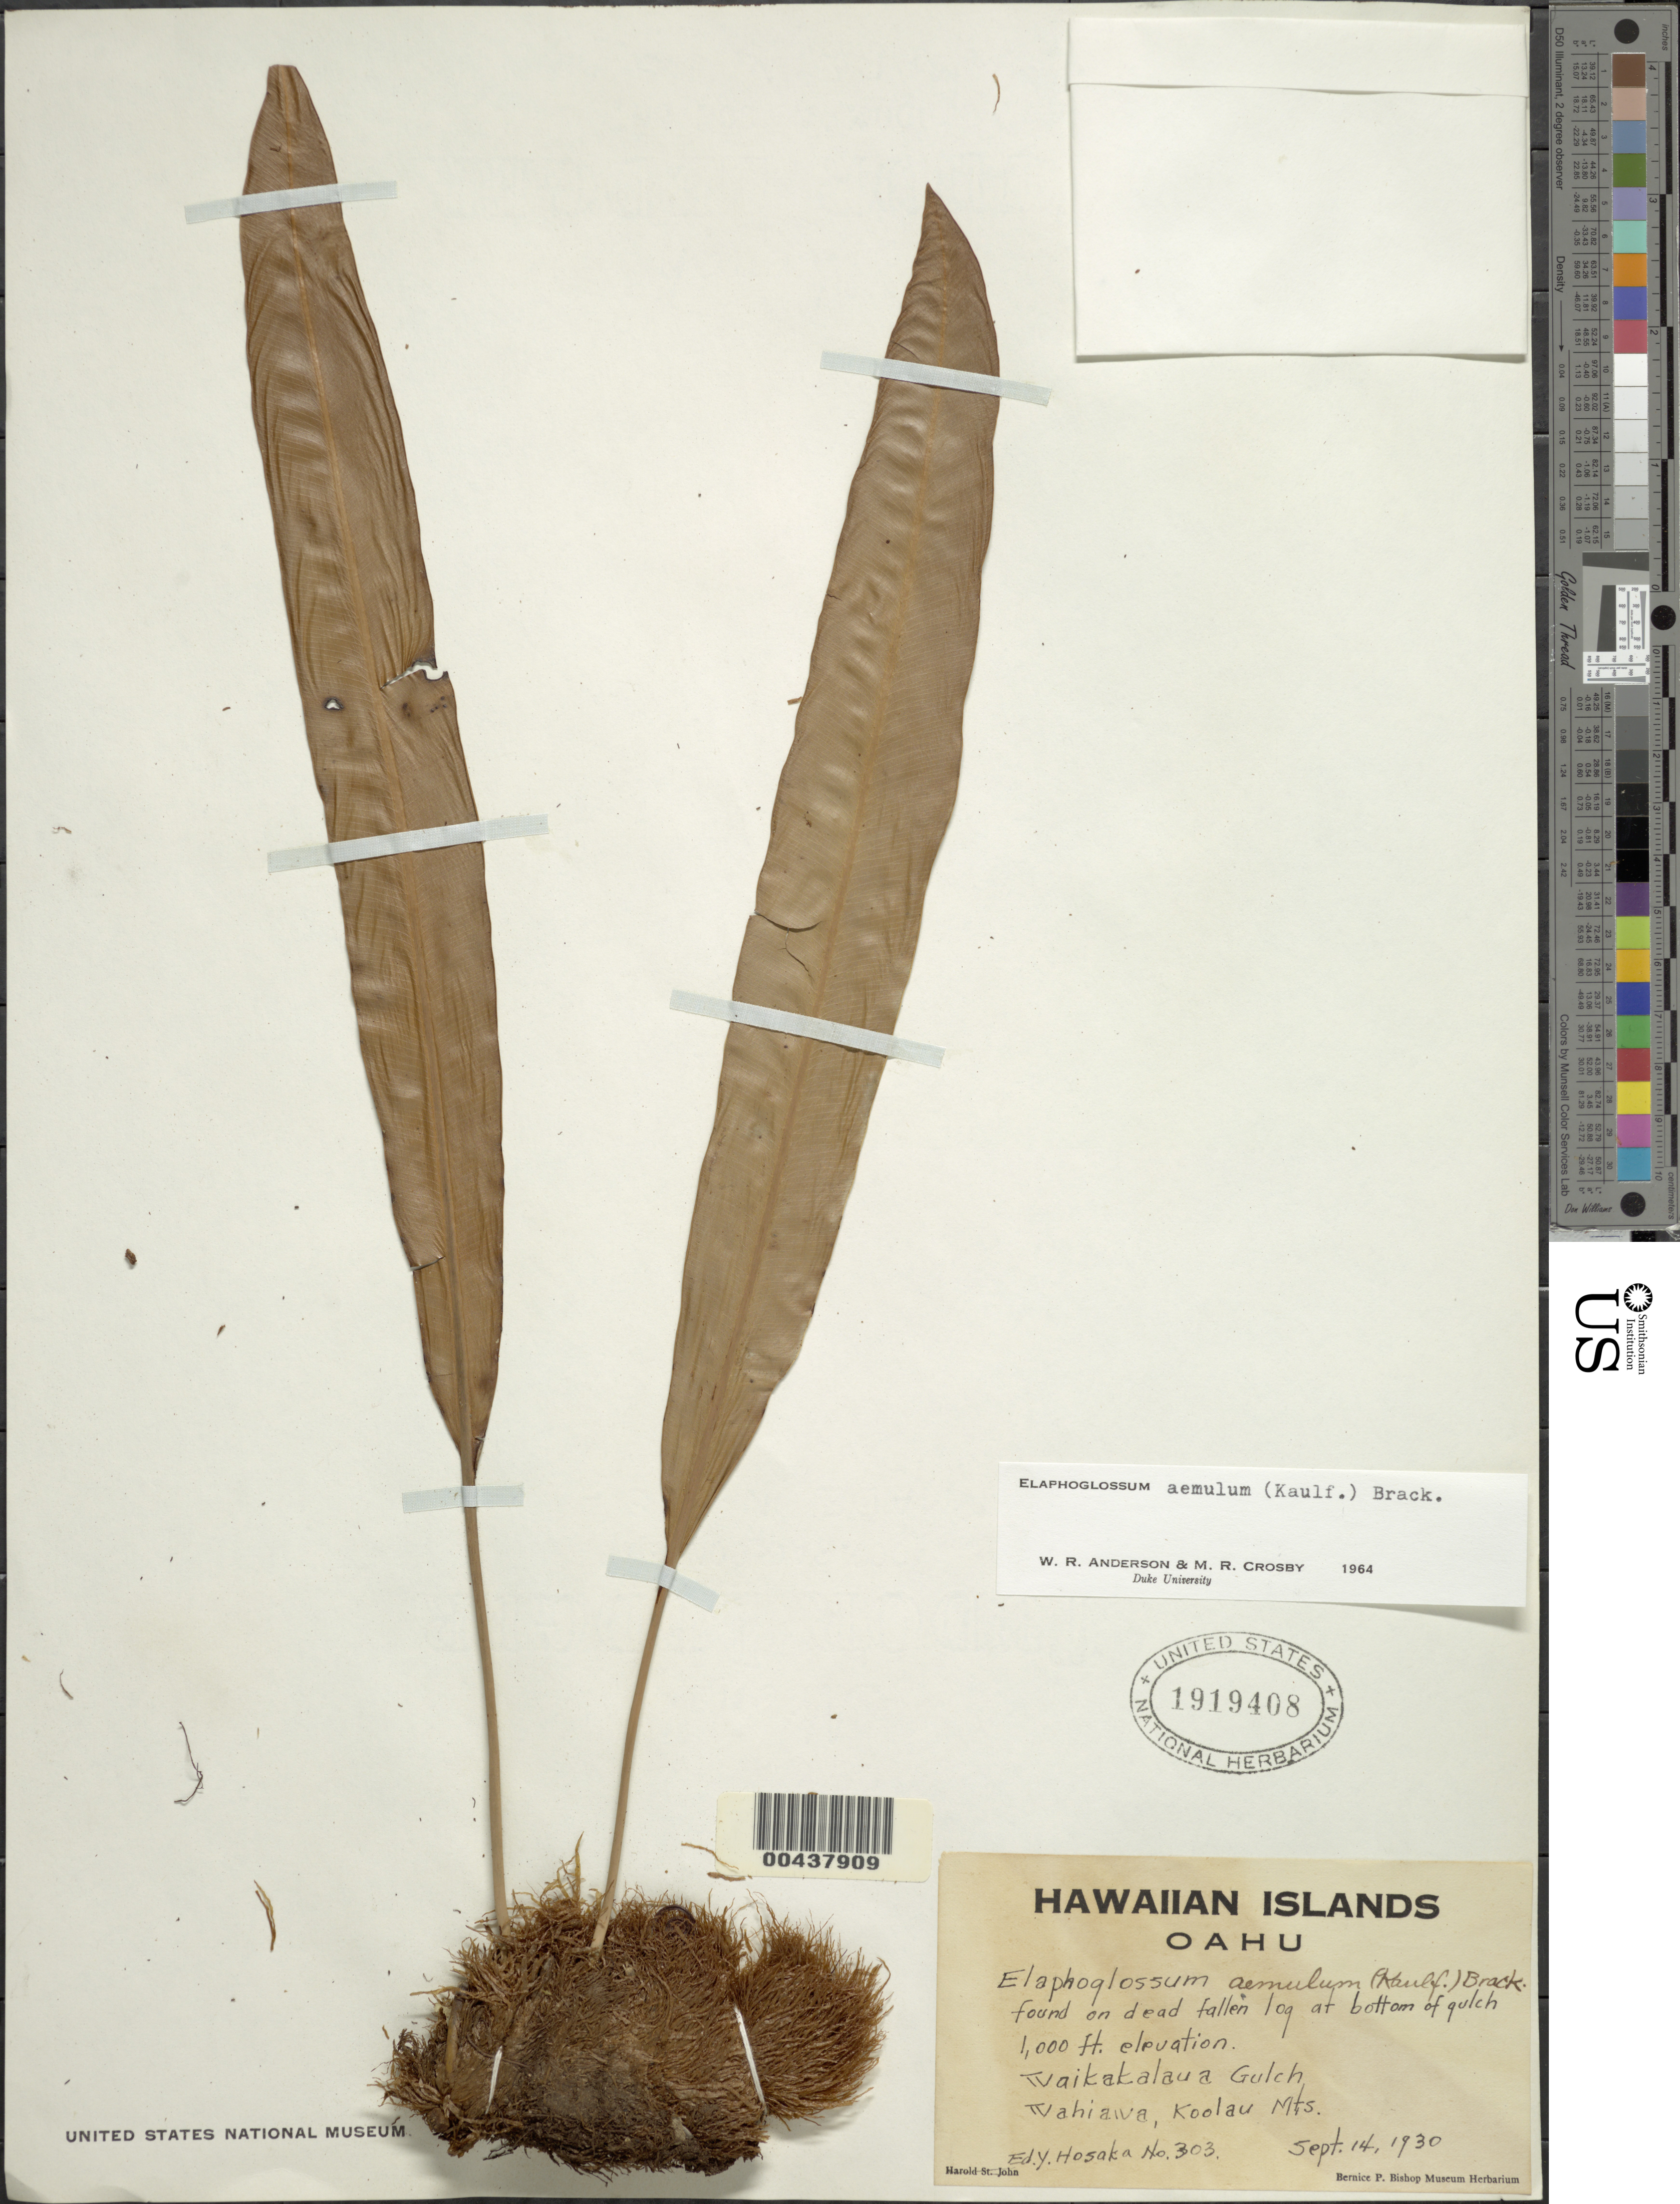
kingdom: Plantae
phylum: Tracheophyta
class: Polypodiopsida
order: Polypodiales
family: Dryopteridaceae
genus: Elaphoglossum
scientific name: Elaphoglossum aemulum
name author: (Kaulf.) Brack.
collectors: E. Y. Hosaka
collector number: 303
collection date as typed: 14 Sep 1930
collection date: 1930-09-14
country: United States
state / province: Hawaii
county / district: Honolulu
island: Oahu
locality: Bottom of gulch, Waikakalaua Gulch, Wahiawa, Koolau Mts.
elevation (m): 305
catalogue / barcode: US 1919408